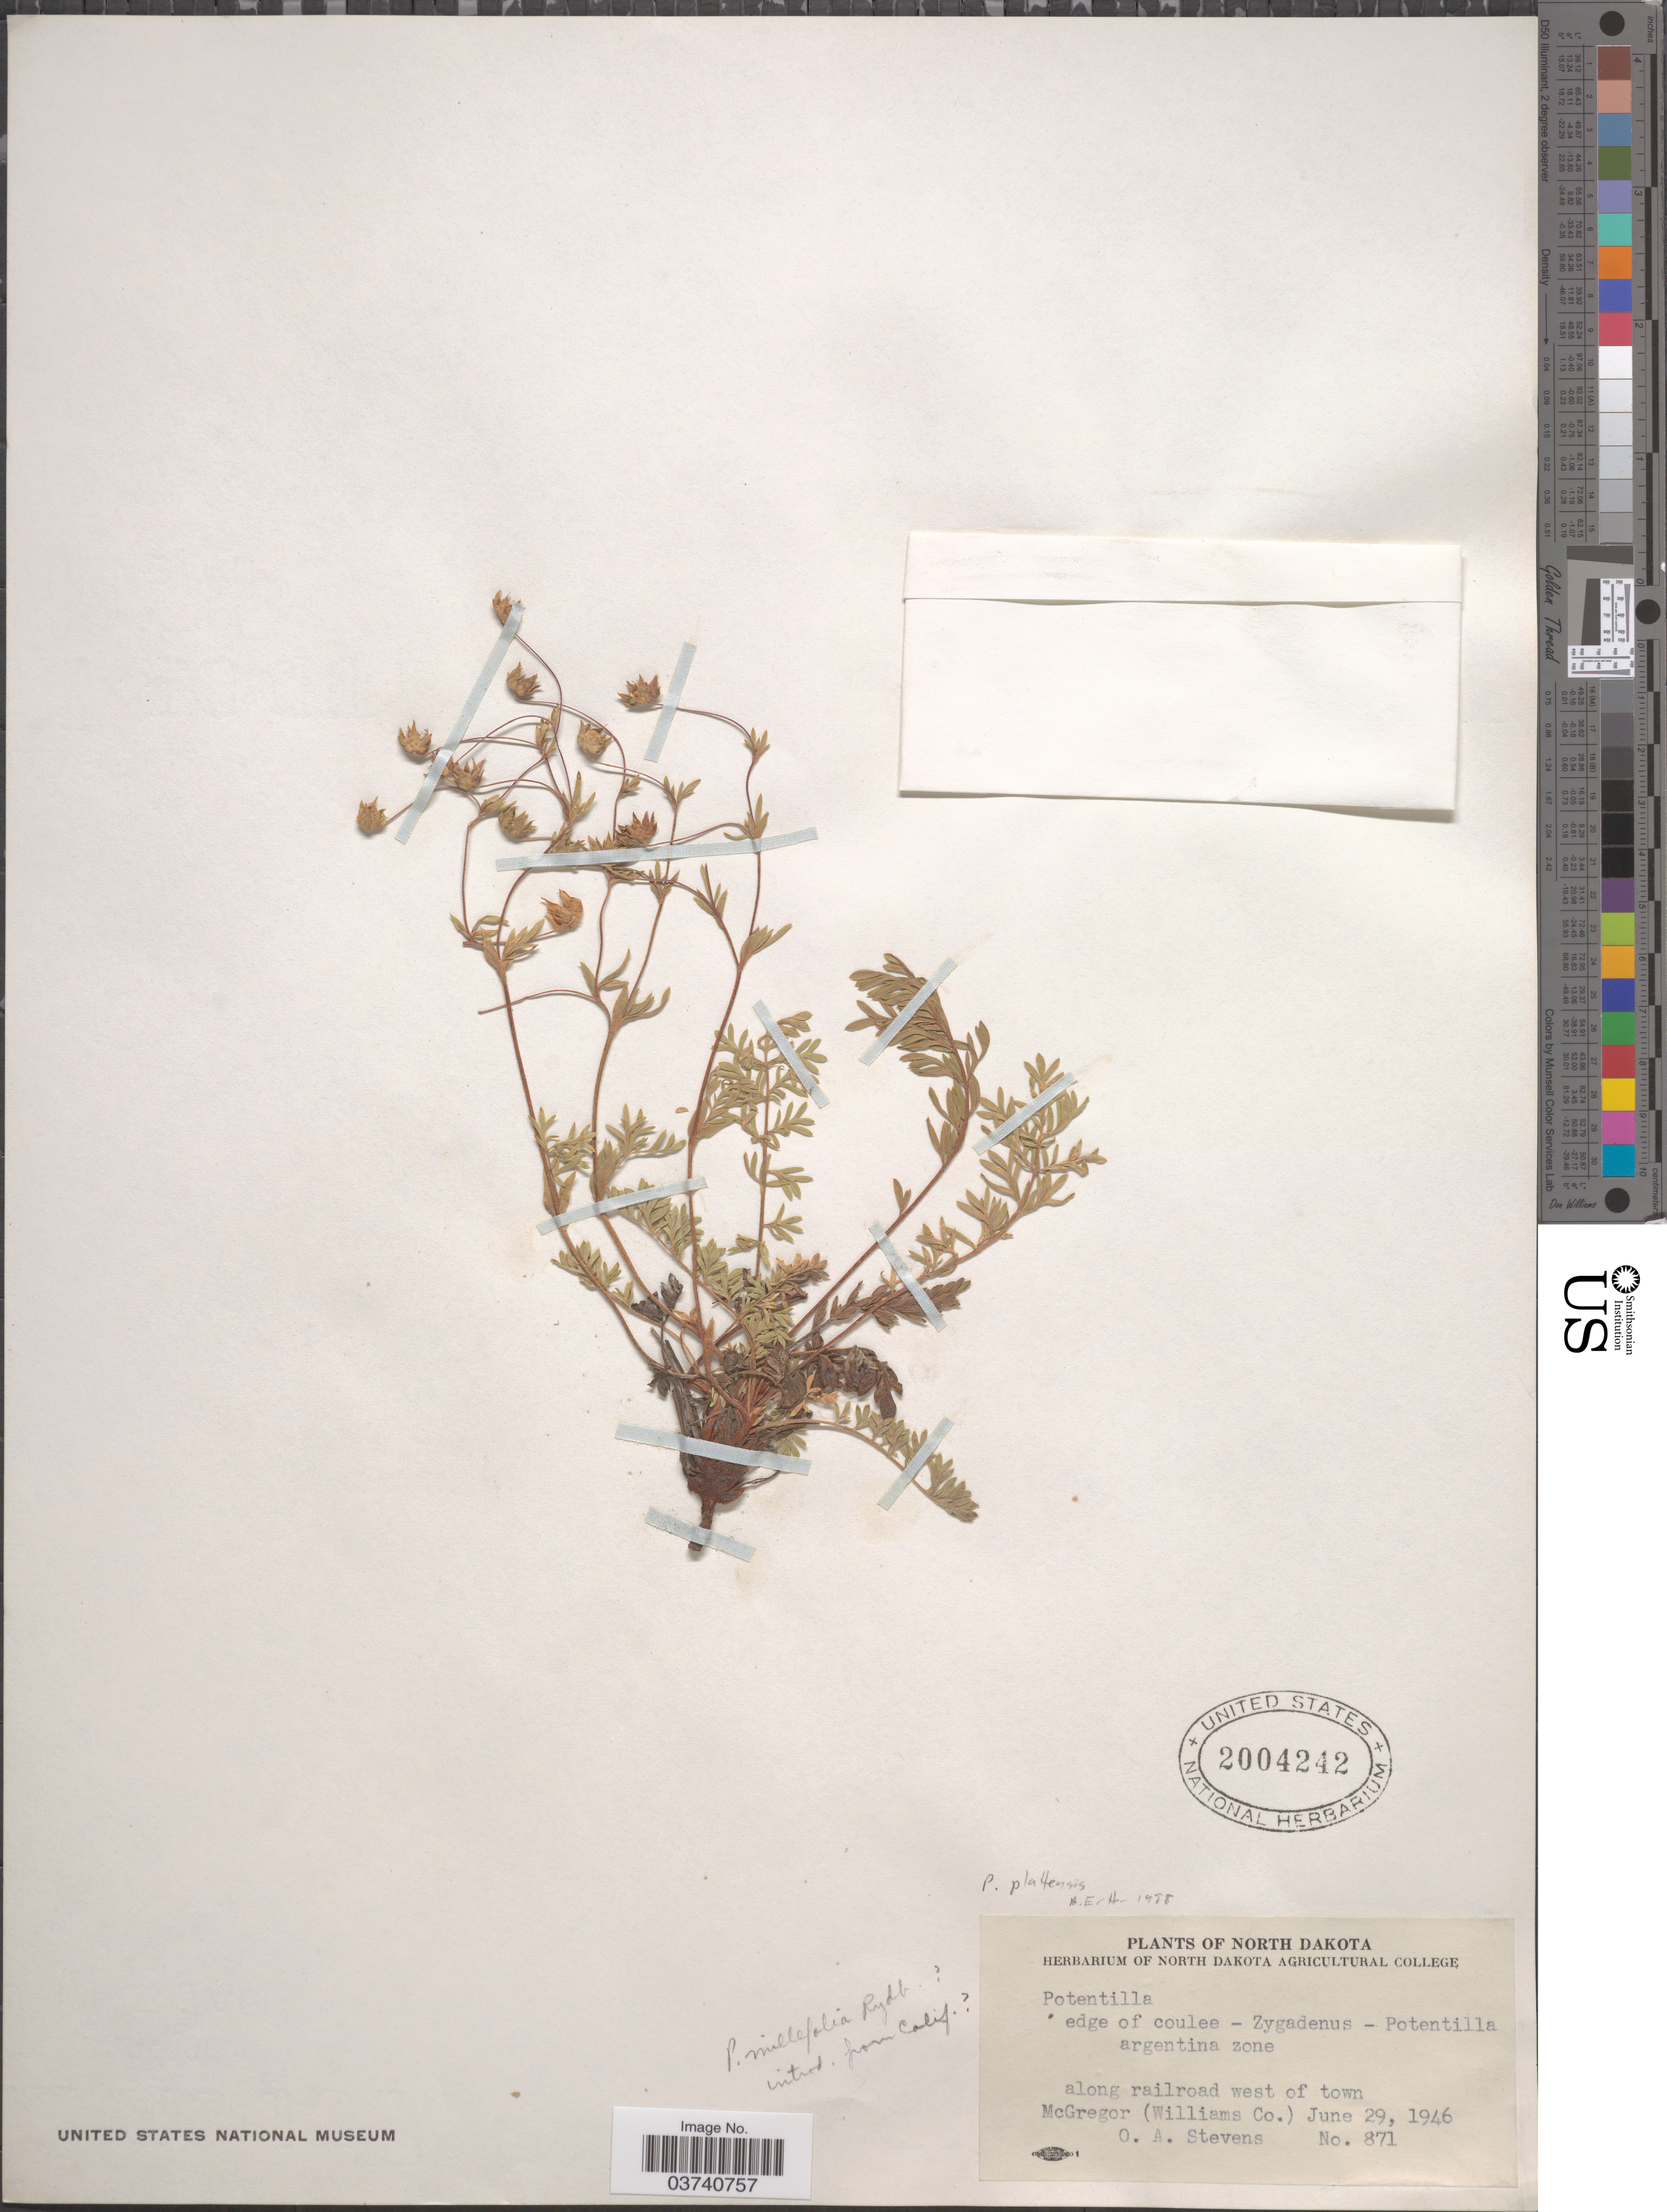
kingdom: Plantae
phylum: Tracheophyta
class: Magnoliopsida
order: Rosales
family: Rosaceae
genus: Potentilla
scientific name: Potentilla plattensis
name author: Nutt.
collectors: O. A. Stevens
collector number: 871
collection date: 1946-06-29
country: United States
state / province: North Dakota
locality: Argentina zone. Along railroad west of town McGregor (Williams Co.).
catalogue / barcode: US 2004242